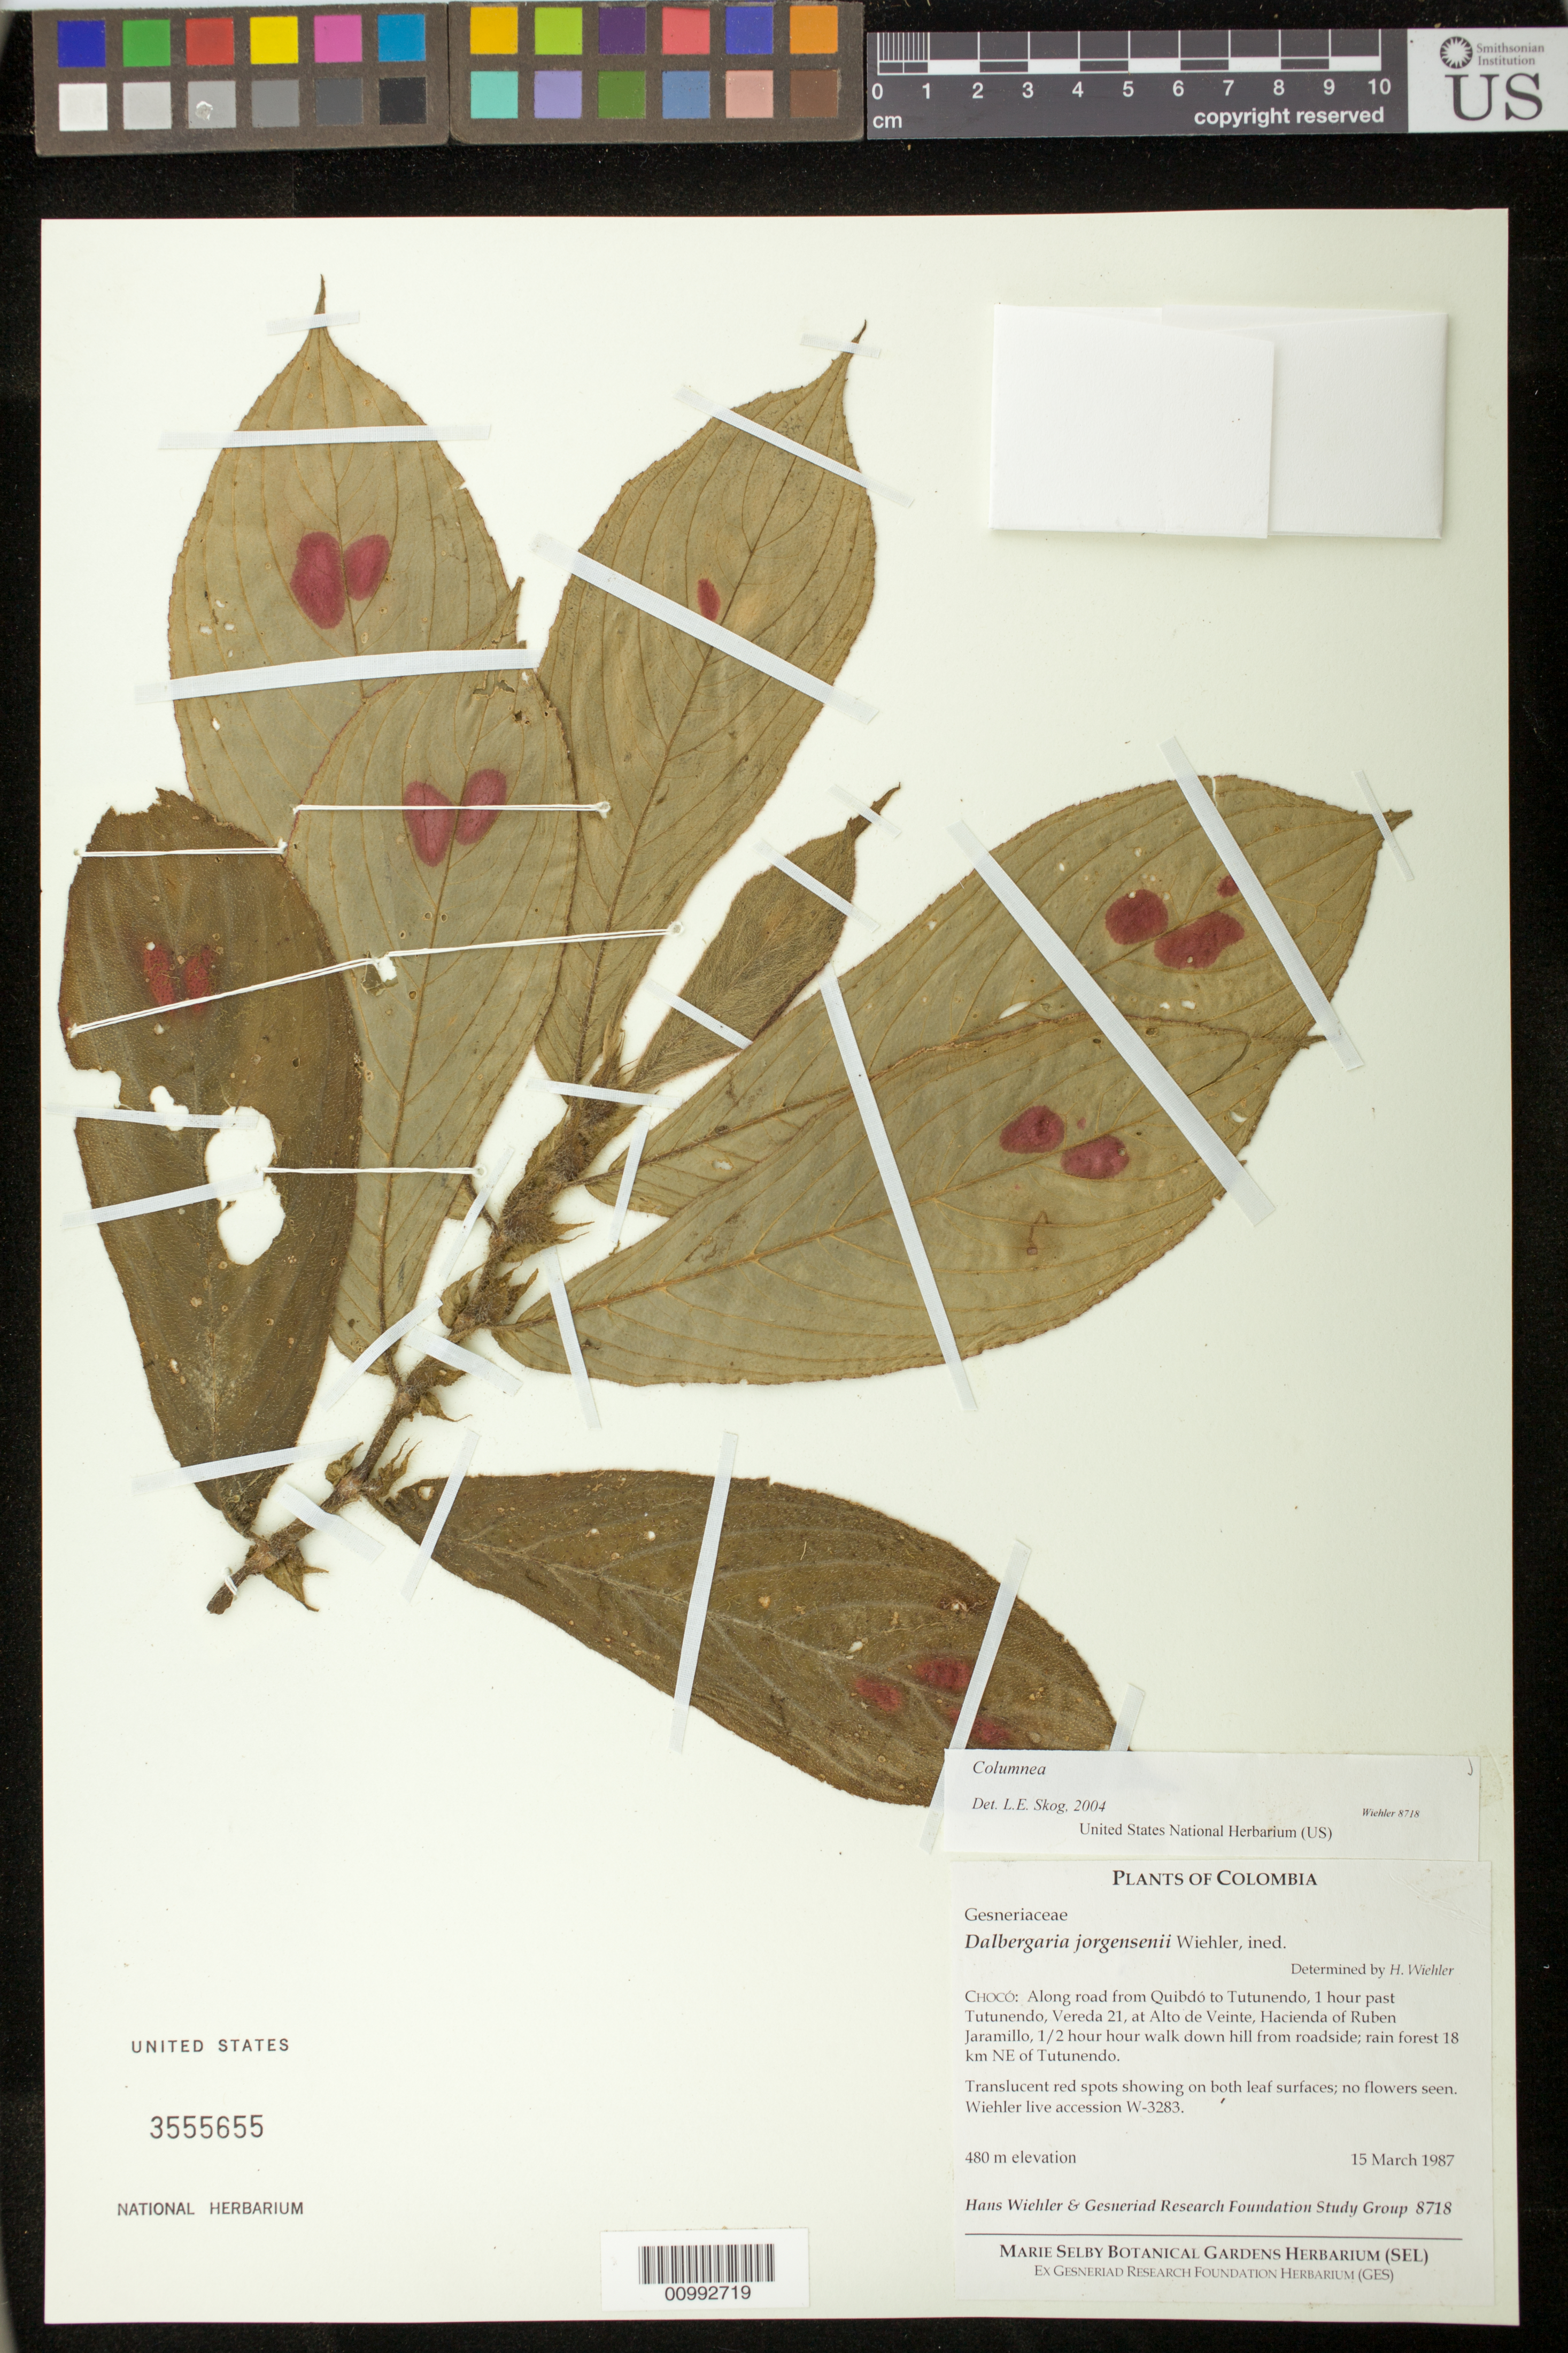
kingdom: Plantae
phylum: Tracheophyta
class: Magnoliopsida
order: Lamiales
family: Gesneriaceae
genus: Columnea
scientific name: Columnea sp.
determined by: Skog, Laurence E.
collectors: H. J. Wiehler & GRF Study Group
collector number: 8718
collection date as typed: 15 Mar 1987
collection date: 1987-03-15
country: Colombia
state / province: Chocó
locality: Chocó: along road from Quibdó to Tutunendo, 1 hour past tutunendo, Vereda 21, at Alto de Veinte, Hacienda of Ruben Jaramillo, 1/2 hour walk downhill from roadside; rain forest 18 km NE of Tutunendo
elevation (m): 480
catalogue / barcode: US 3555655